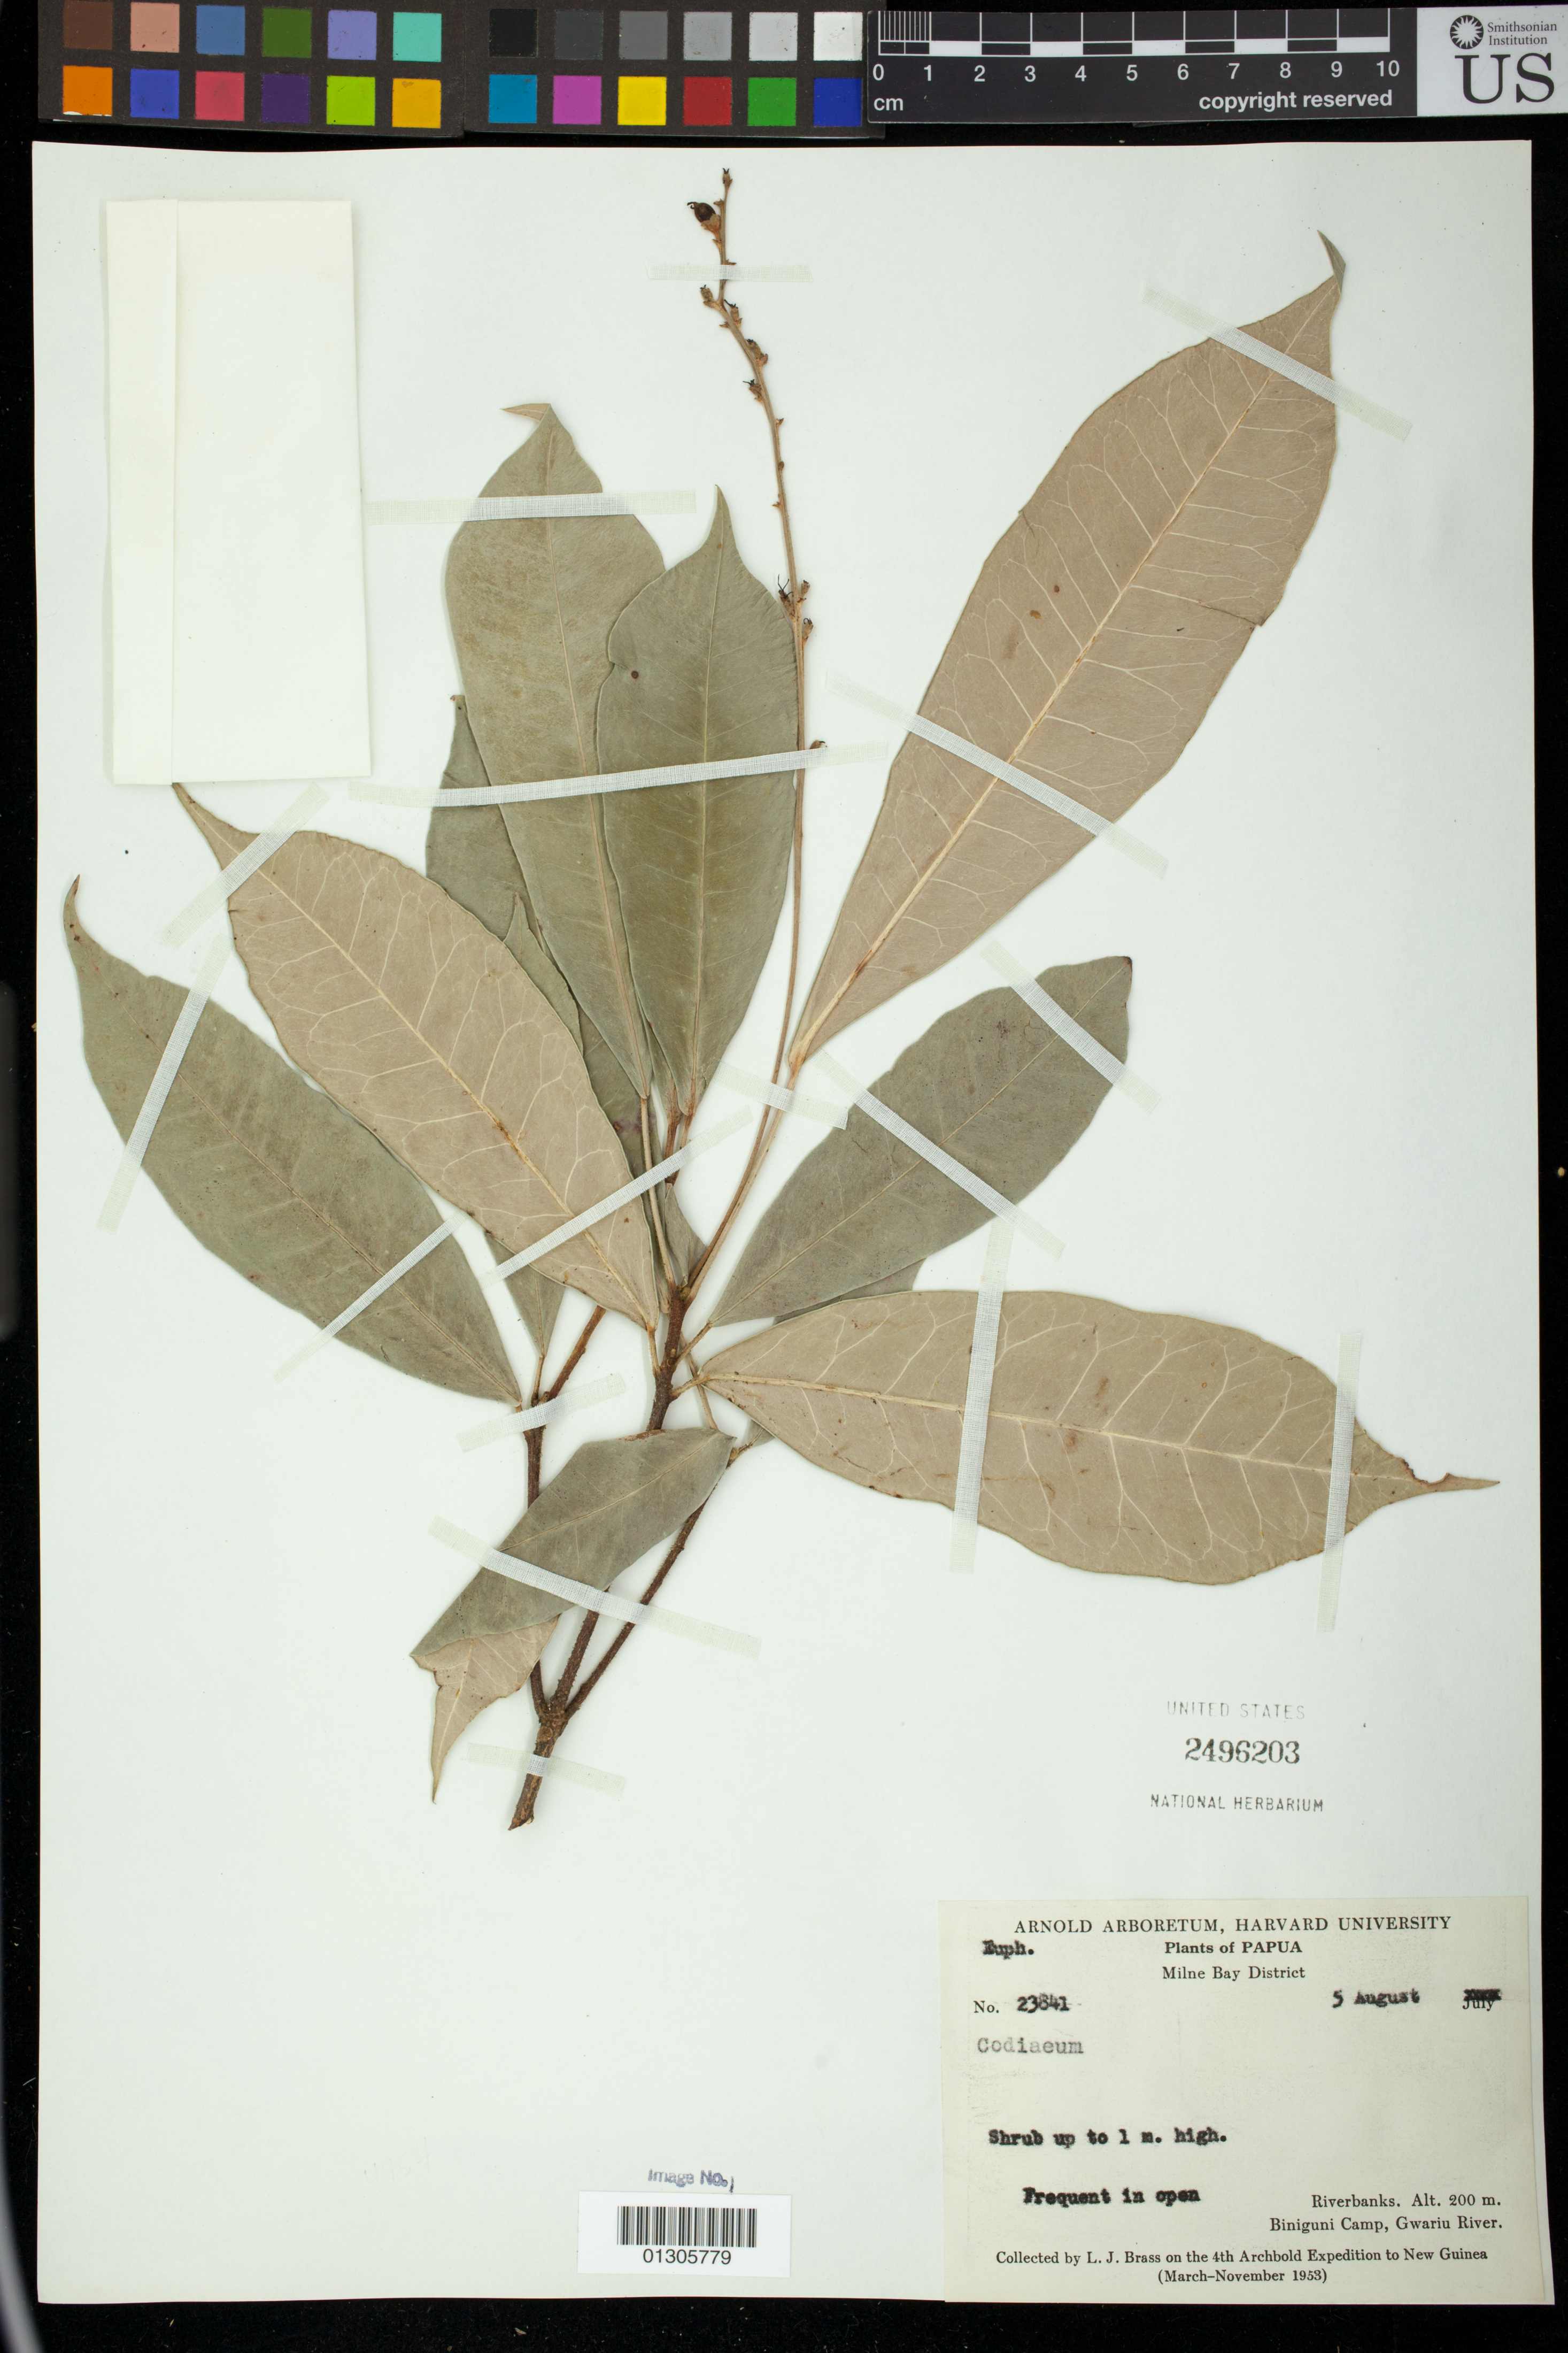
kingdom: Plantae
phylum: Tracheophyta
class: Magnoliopsida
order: Malpighiales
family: Euphorbiaceae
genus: Codiaeum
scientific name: Codiaeum sp.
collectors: L. J. Brass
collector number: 23841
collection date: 1953-08-05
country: Papua New Guinea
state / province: Milne Bay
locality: Riverbanks. Biniguni Camp, Gwariu River.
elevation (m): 200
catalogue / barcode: US 2496203